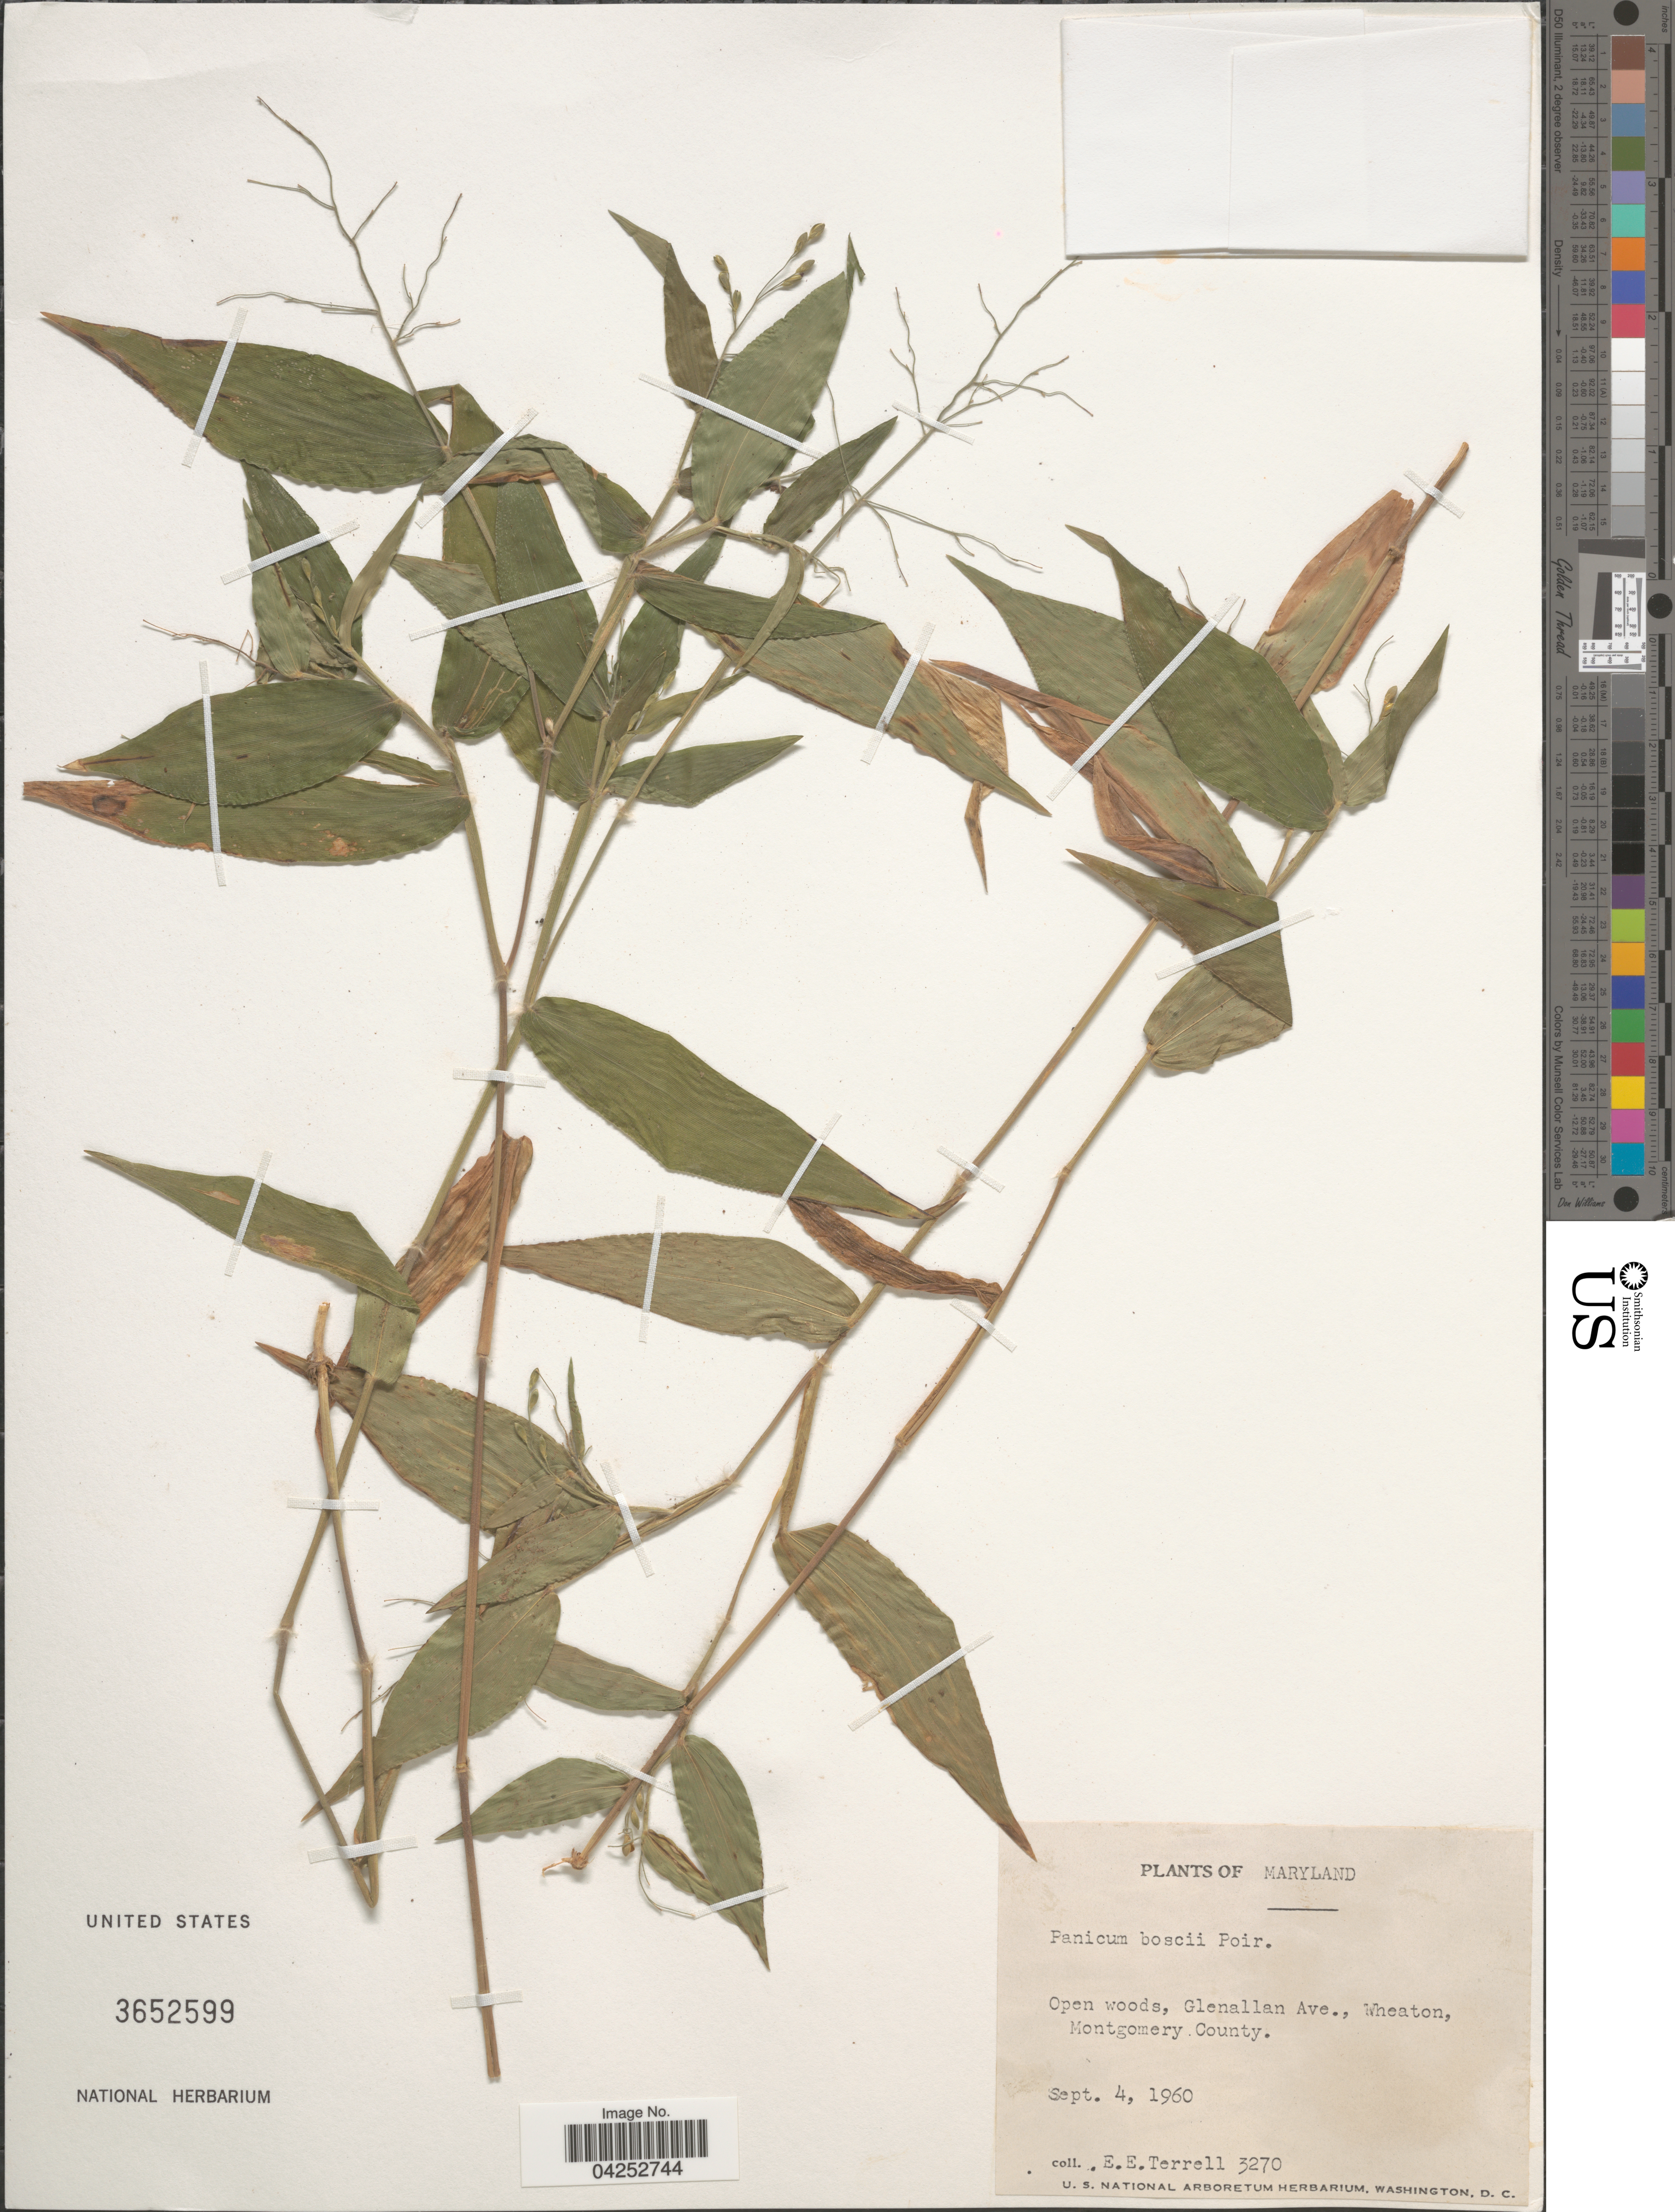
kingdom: Plantae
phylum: Tracheophyta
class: Liliopsida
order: Poales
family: Poaceae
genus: Dichanthelium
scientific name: Dichanthelium boscii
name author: (Poir.) Gould & C.A. Clark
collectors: E. E. Terrell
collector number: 3270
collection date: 1960-09-04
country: United States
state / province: Maryland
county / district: Montgomery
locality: Open woods, Glenallan Ave., Wheaton, Montgomery County.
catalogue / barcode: US 3652599